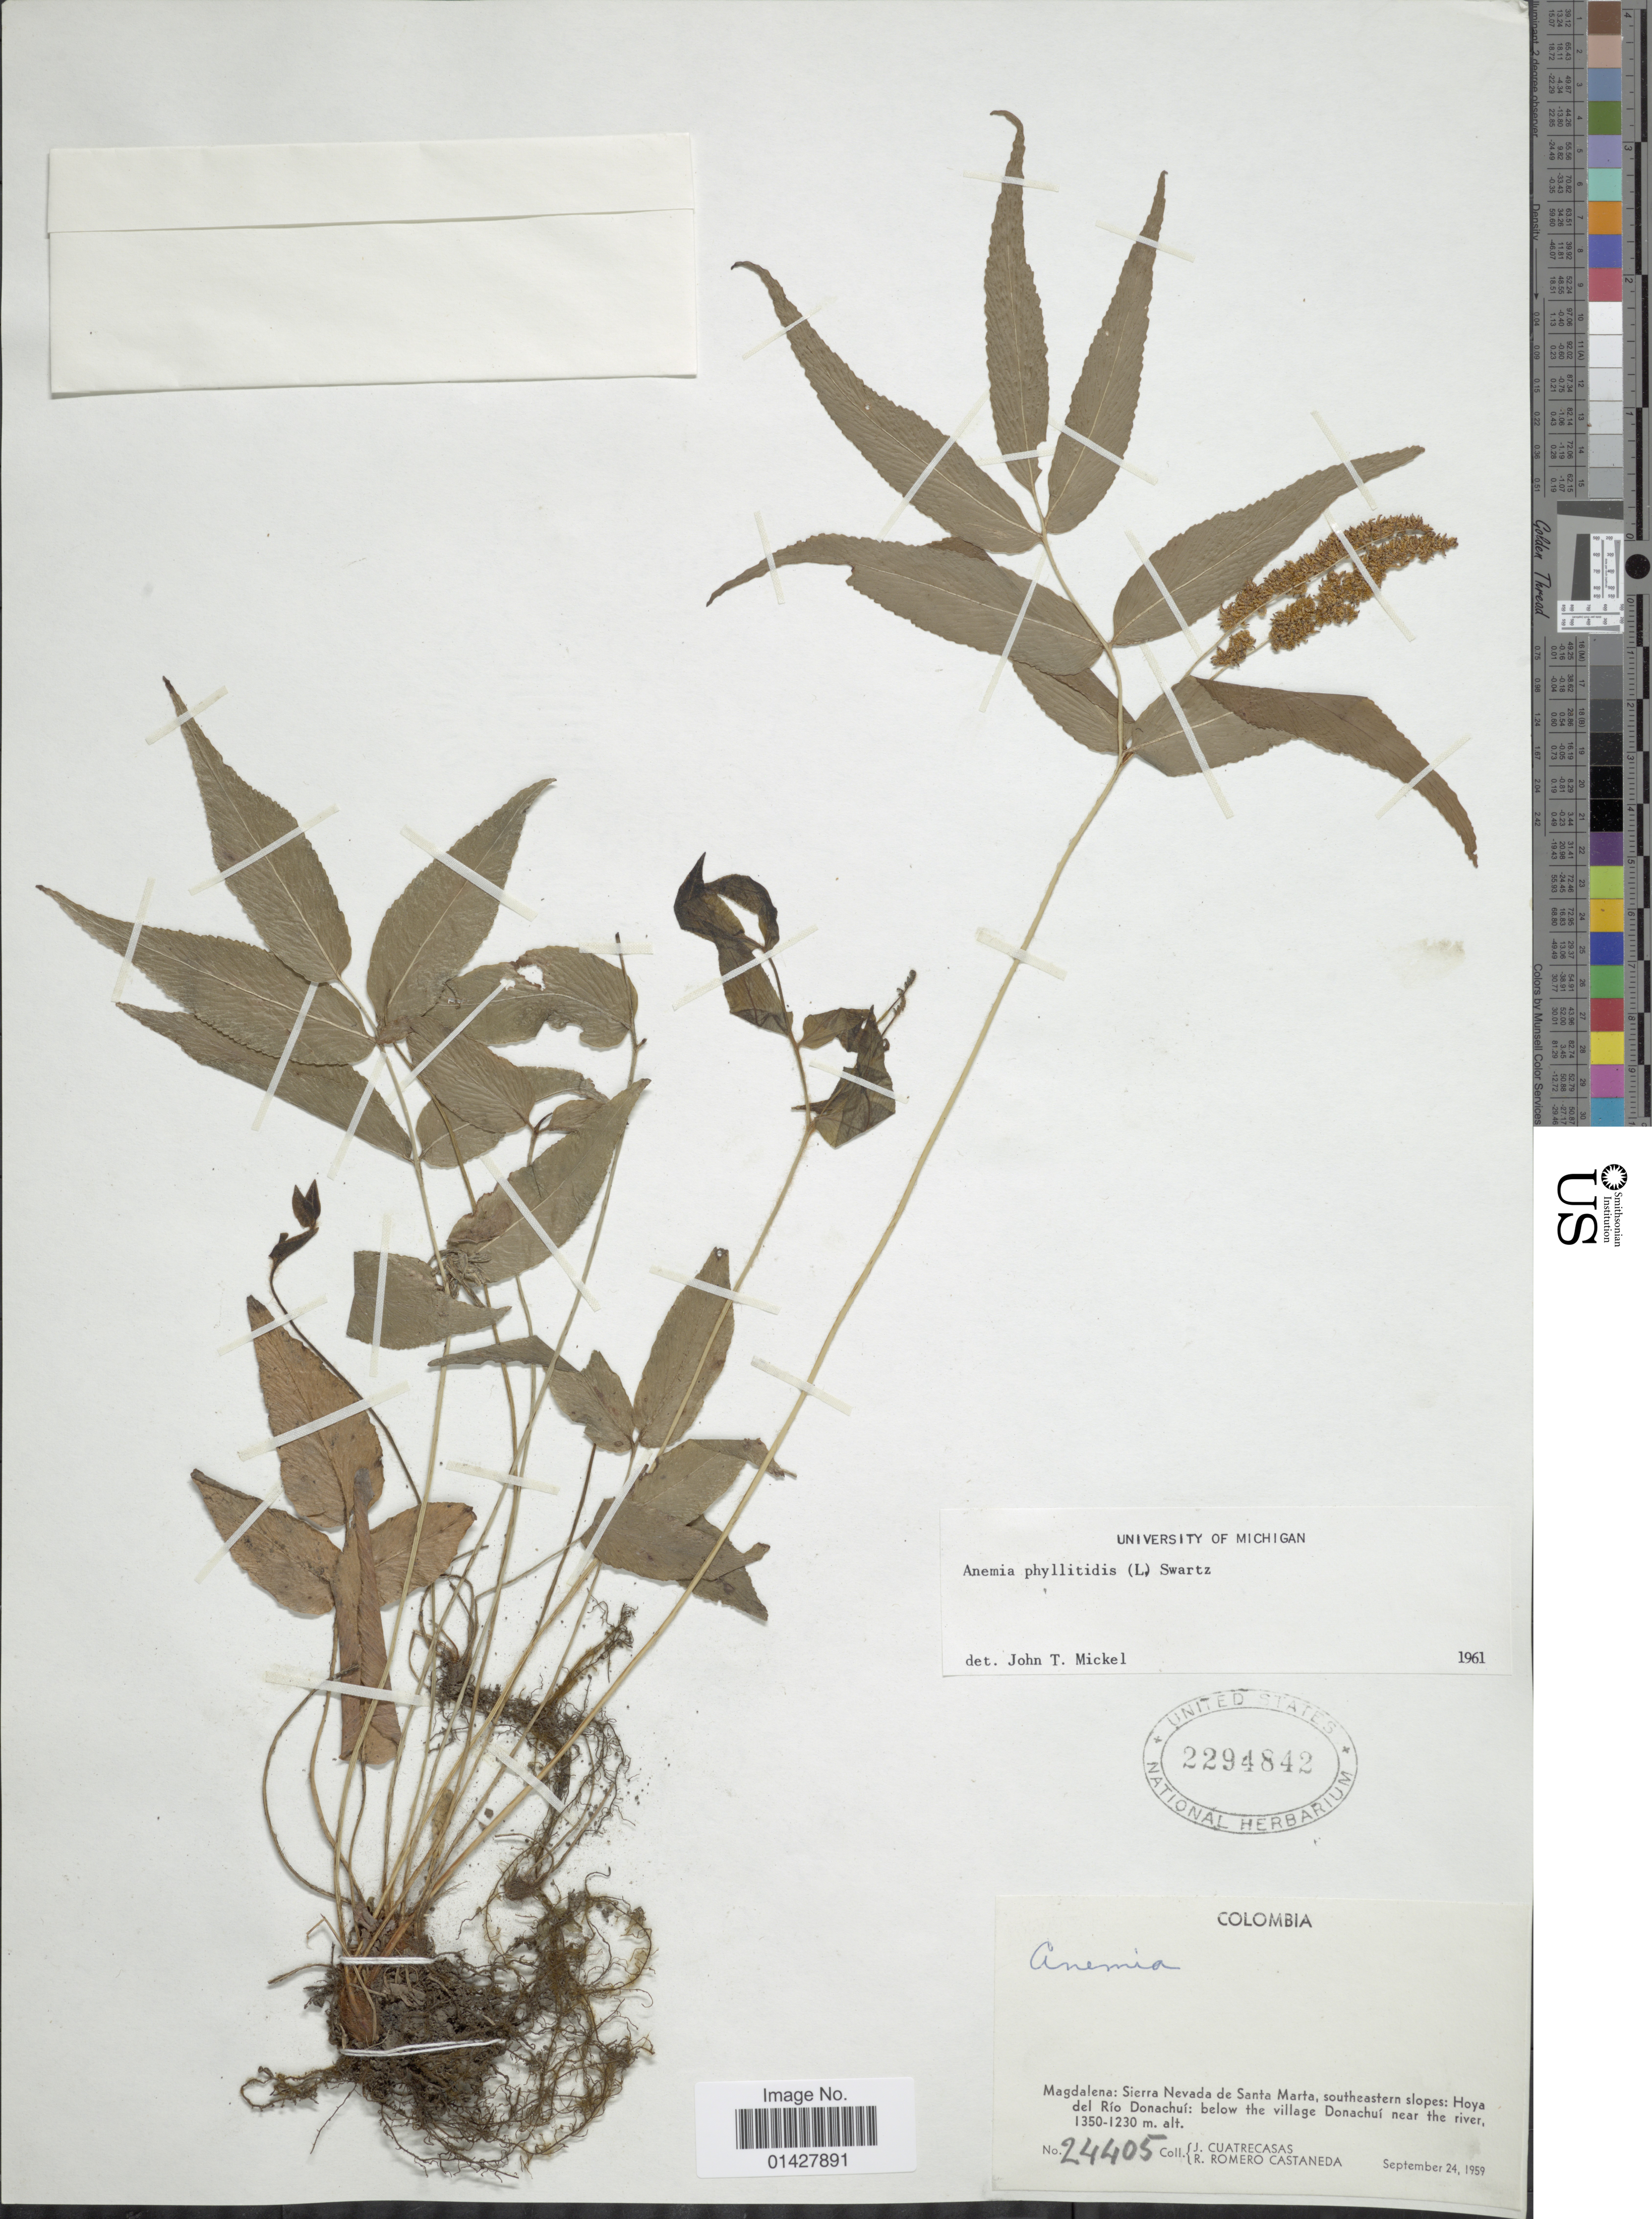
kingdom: Plantae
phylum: Tracheophyta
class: Polypodiopsida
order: Schizaeales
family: Anemiaceae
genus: Anemia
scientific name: Anemia phyllitidis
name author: (L.) Sw.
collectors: J. Cuatrecasas & R. Romero Castañeda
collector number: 24405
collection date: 1959-09-24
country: Colombia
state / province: Magdalena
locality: Sierra Nevada de Santa Marta, southeastern slopes: hoya del Río Donachuí: below the village Donachuí near the river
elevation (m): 1230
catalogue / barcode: US 2294842